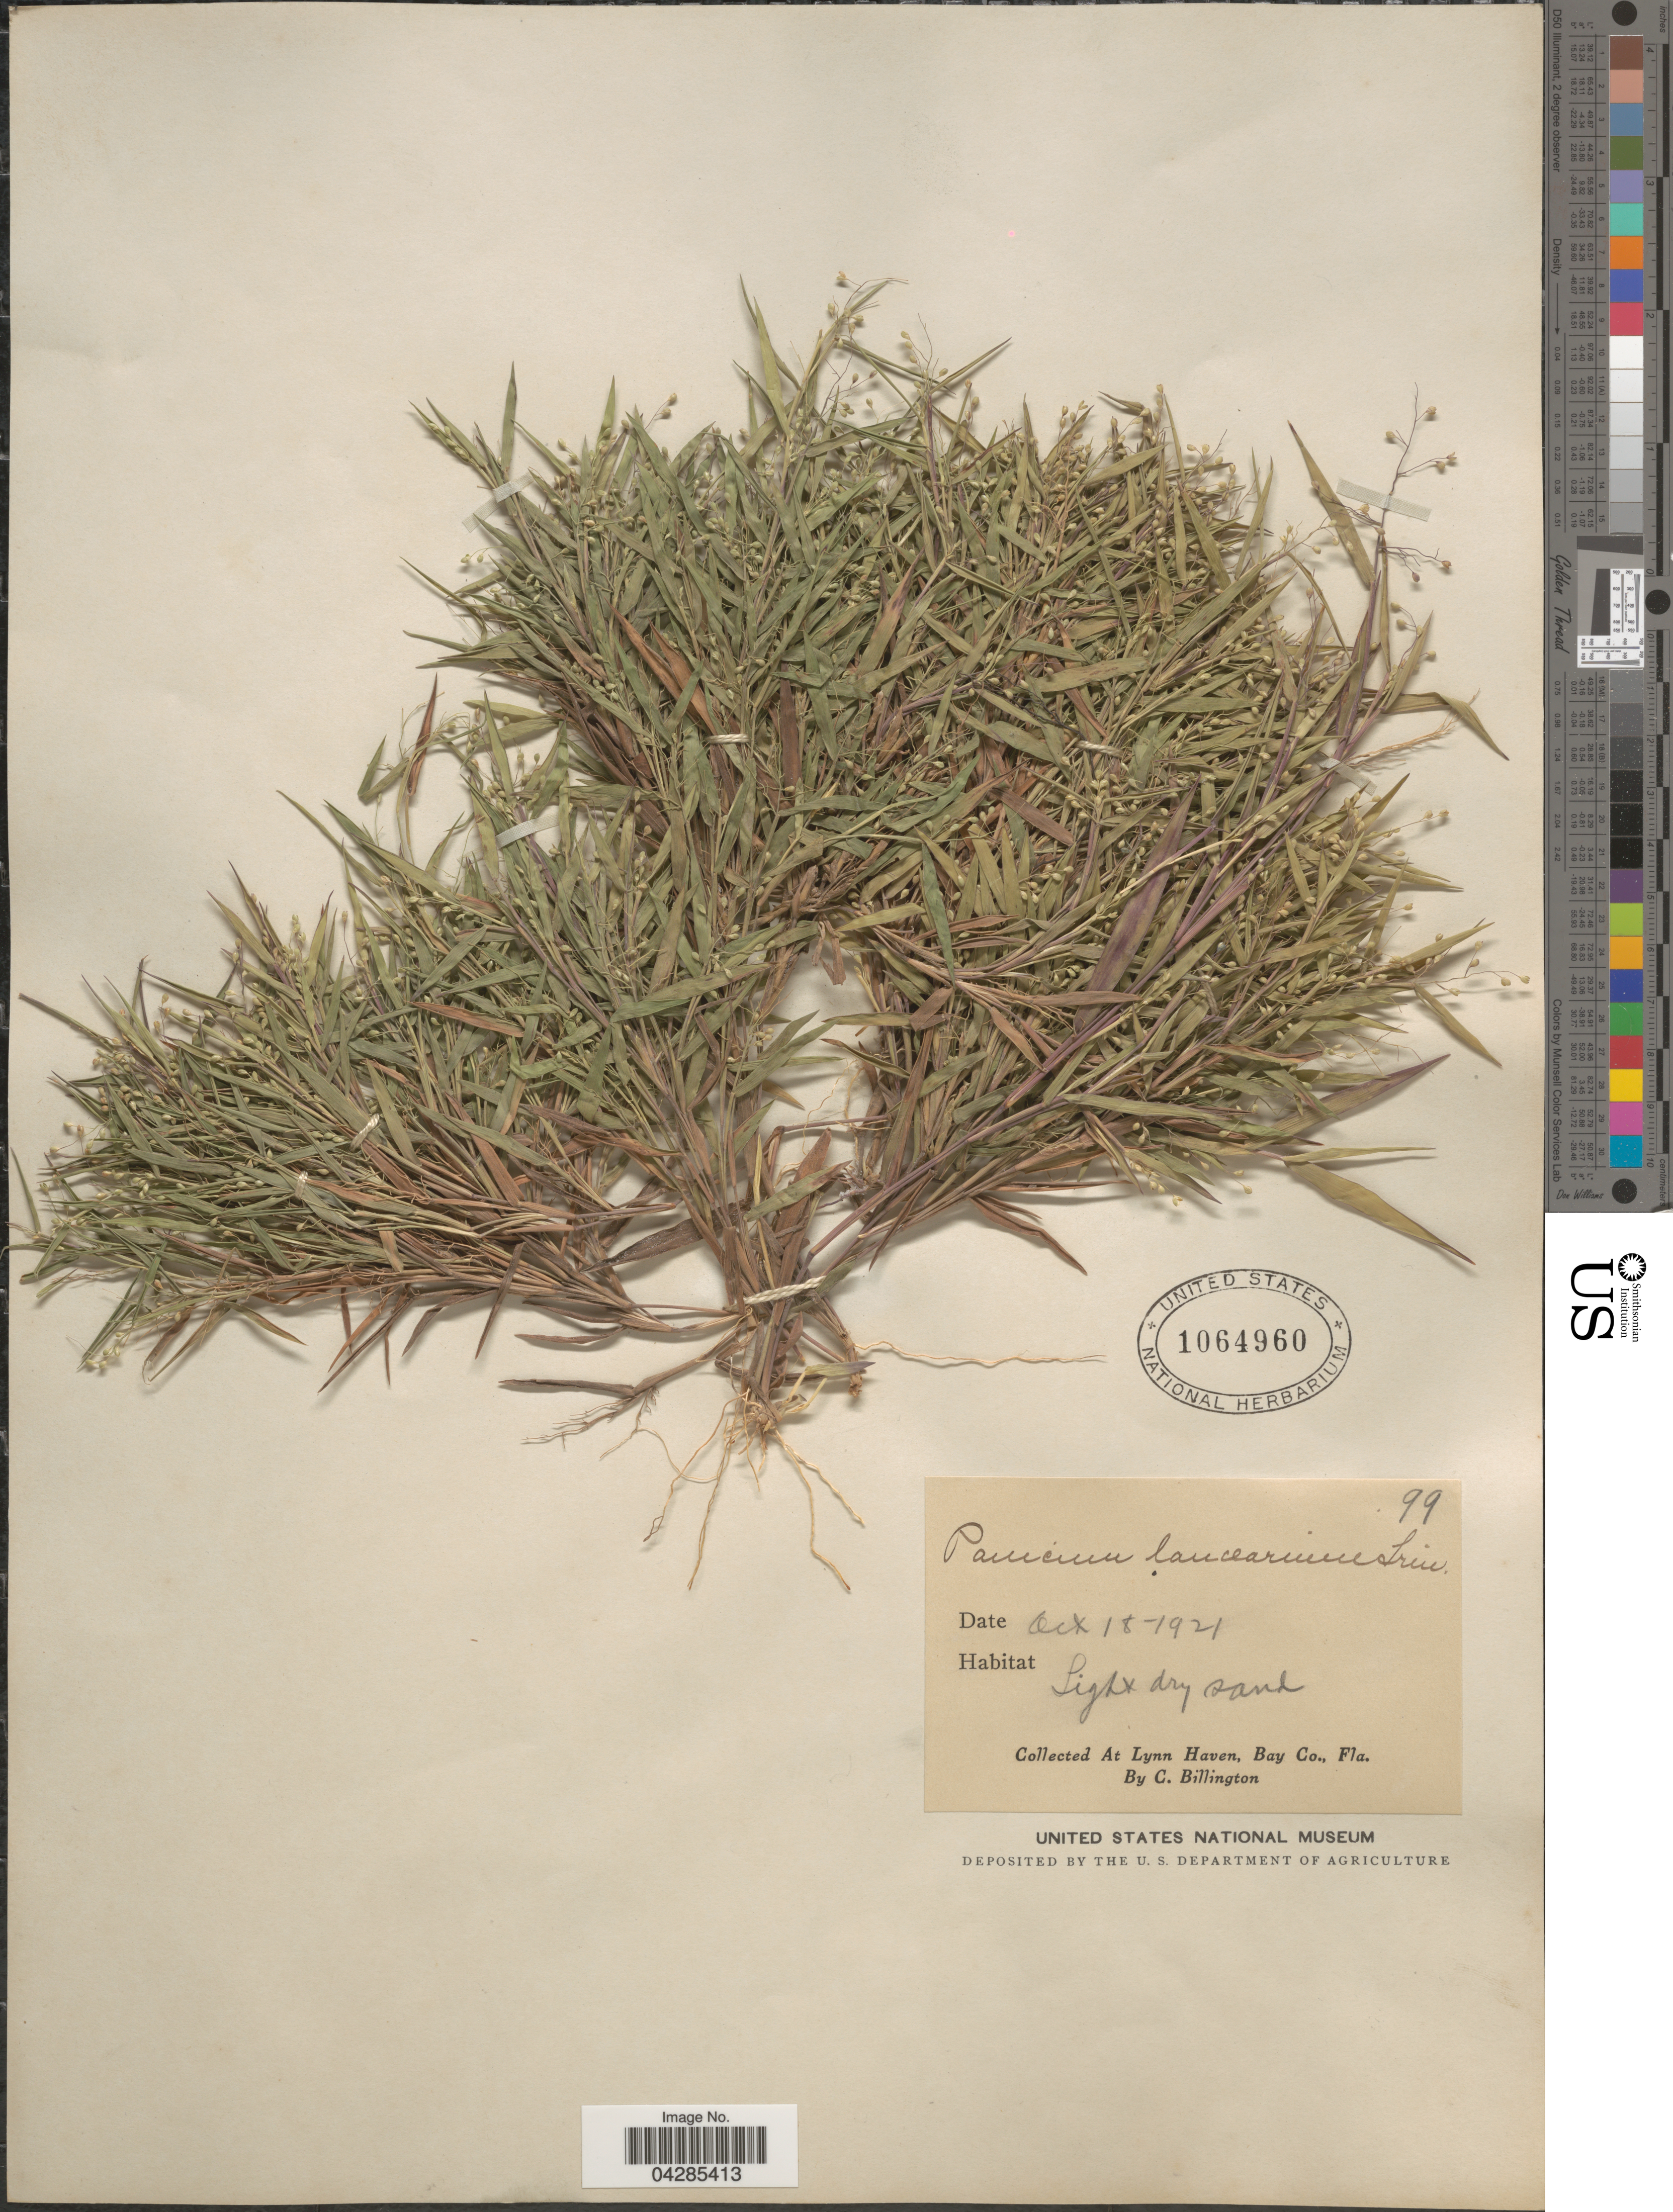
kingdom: Plantae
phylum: Tracheophyta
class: Liliopsida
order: Poales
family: Poaceae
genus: Dichanthelium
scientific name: Dichanthelium portoricense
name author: (Desv. ex Ham.) B.F. Hansen & Wunderlin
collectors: C. Billington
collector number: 99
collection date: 1921-10-18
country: United States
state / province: Florida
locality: At Lynn Haven, Bay Co.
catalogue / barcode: US 1064960